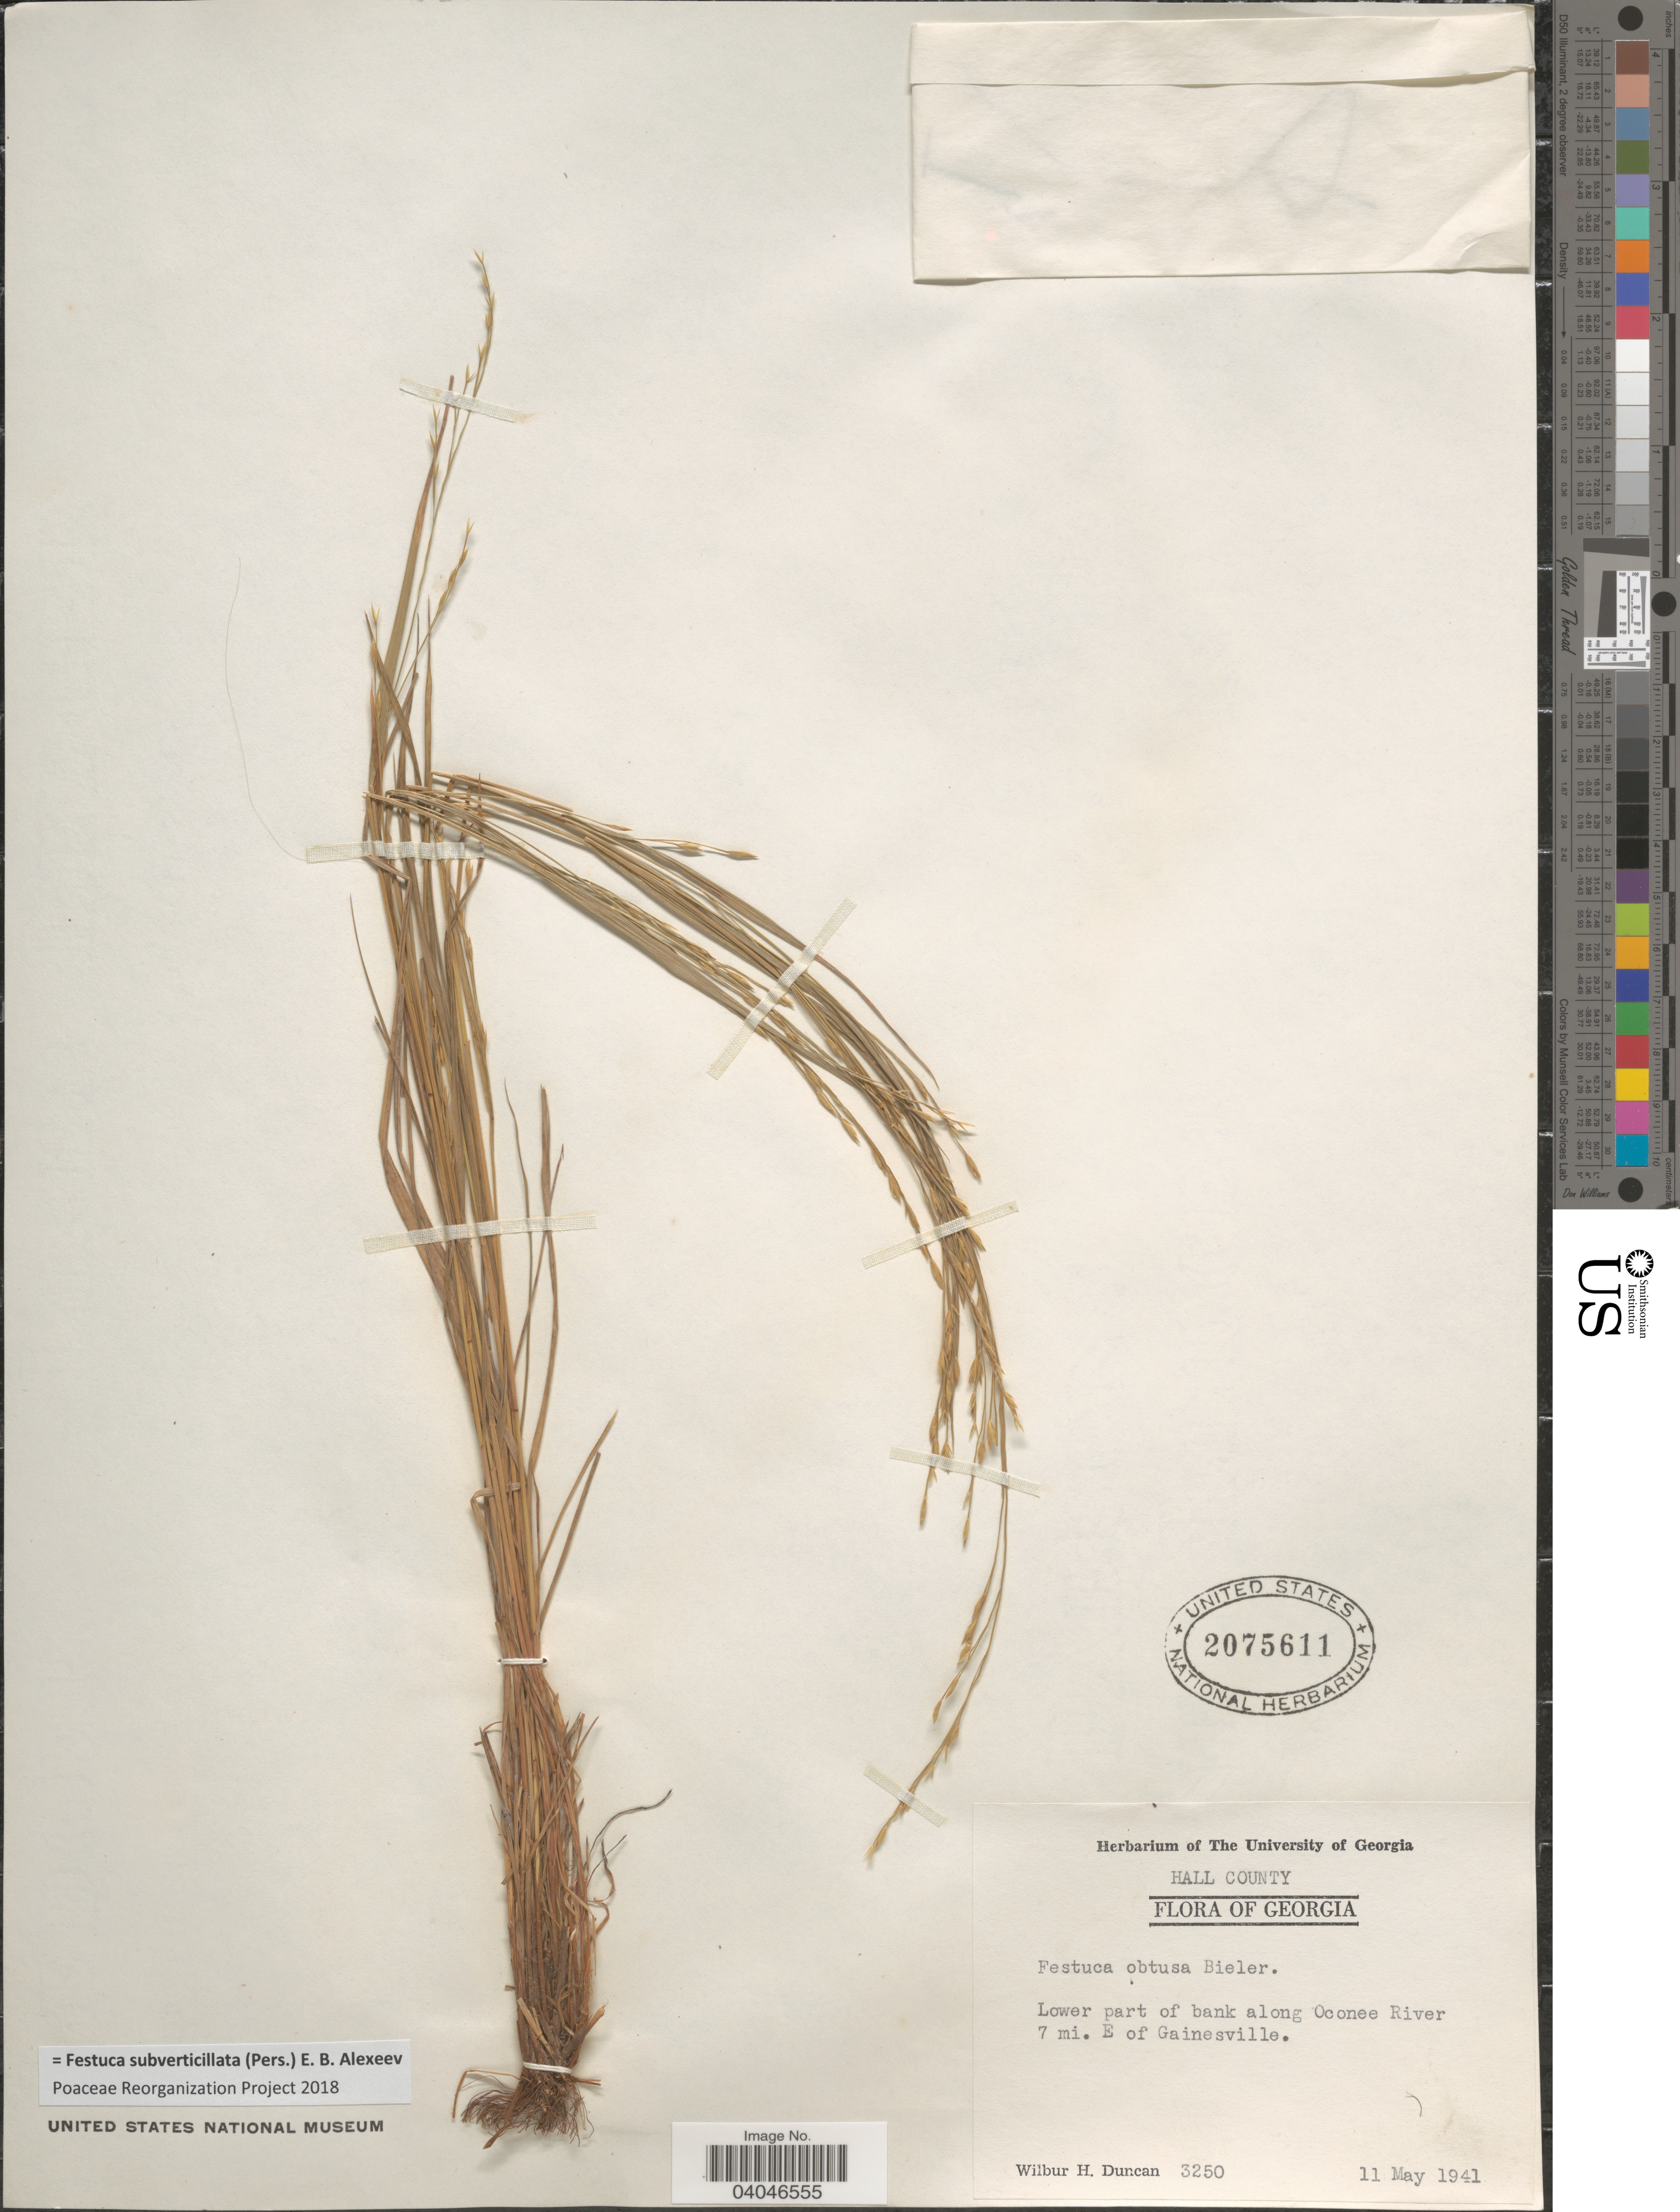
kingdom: Plantae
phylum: Tracheophyta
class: Liliopsida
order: Poales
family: Poaceae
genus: Festuca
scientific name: Festuca subverticillata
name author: (Pers.) E.B. Alexeev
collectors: W. H. Duncan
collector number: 3250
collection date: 1941-05-11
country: United States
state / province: Georgia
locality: Hall County. Lower part of bank along Oconee River 7 mi. E of Gainesville.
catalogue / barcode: US 2075611